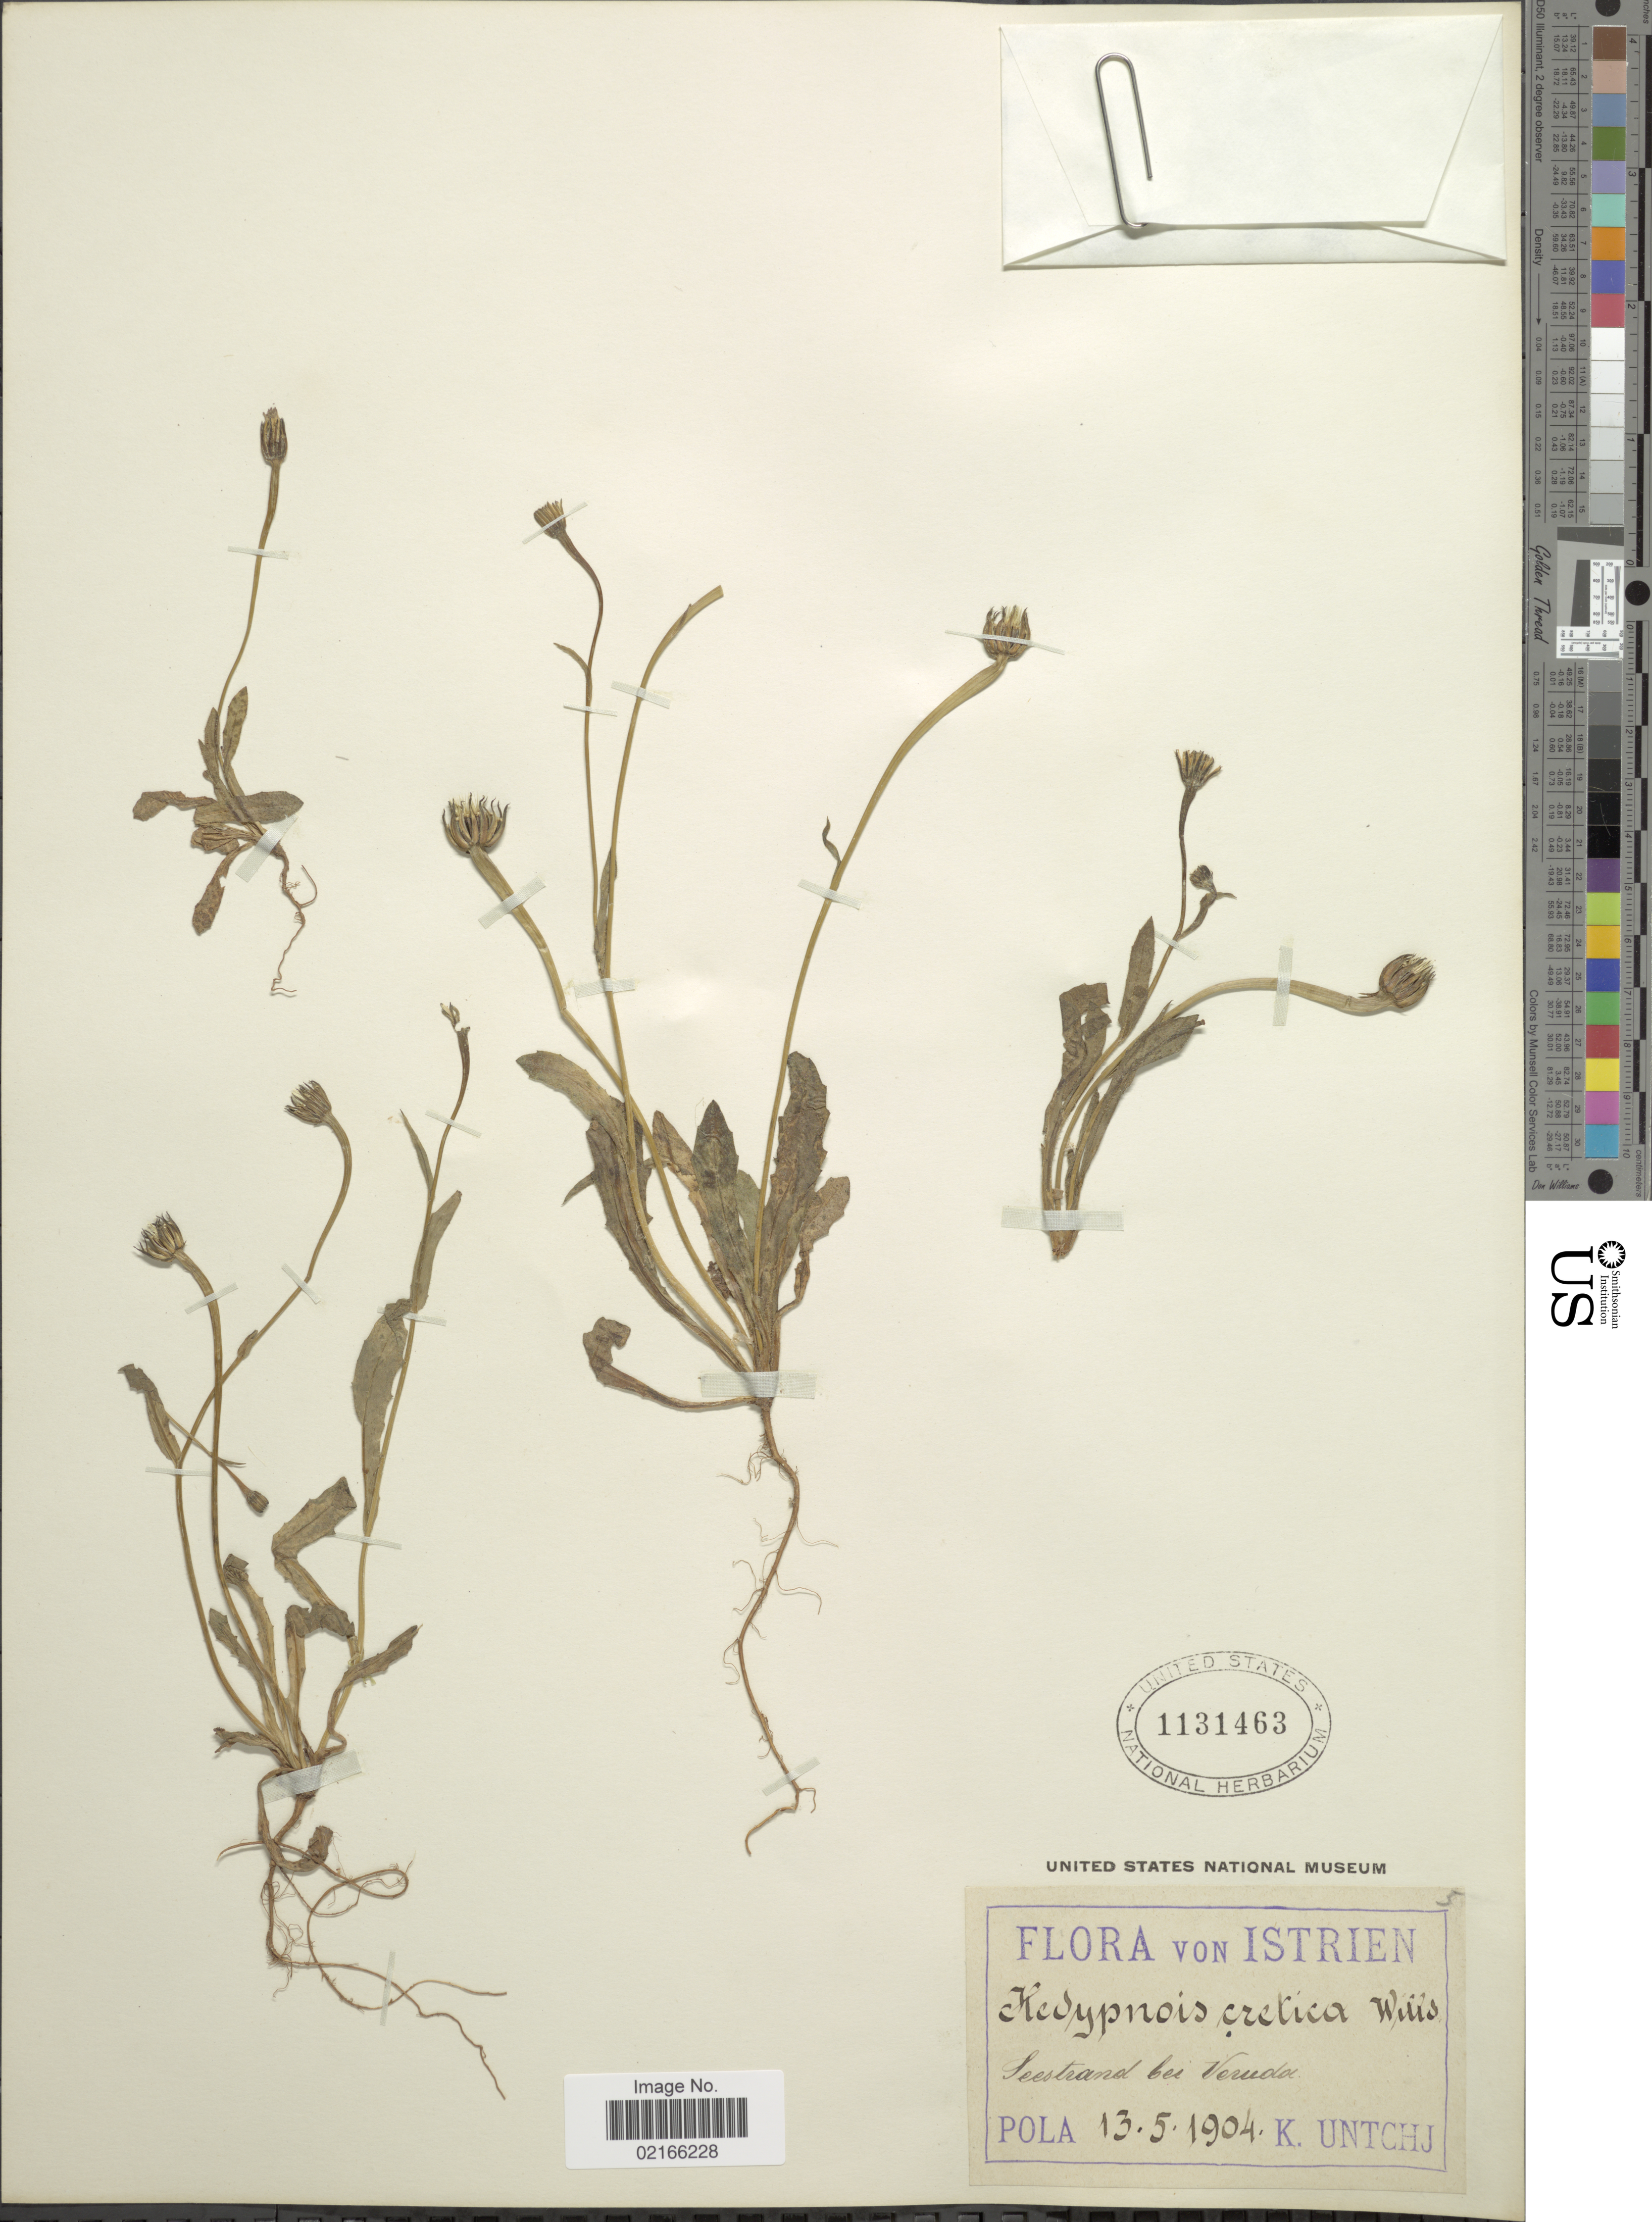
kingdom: Plantae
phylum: Tracheophyta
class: Magnoliopsida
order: Asterales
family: Asteraceae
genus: Hedypnois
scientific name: Hedypnois rhagadioloides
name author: (L.) F.W. Schmidt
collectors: K. Untchj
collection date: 1904-05-13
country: Croatia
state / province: Istria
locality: Istrien. Seestrand bei Veruda. Pola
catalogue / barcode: US 1131463